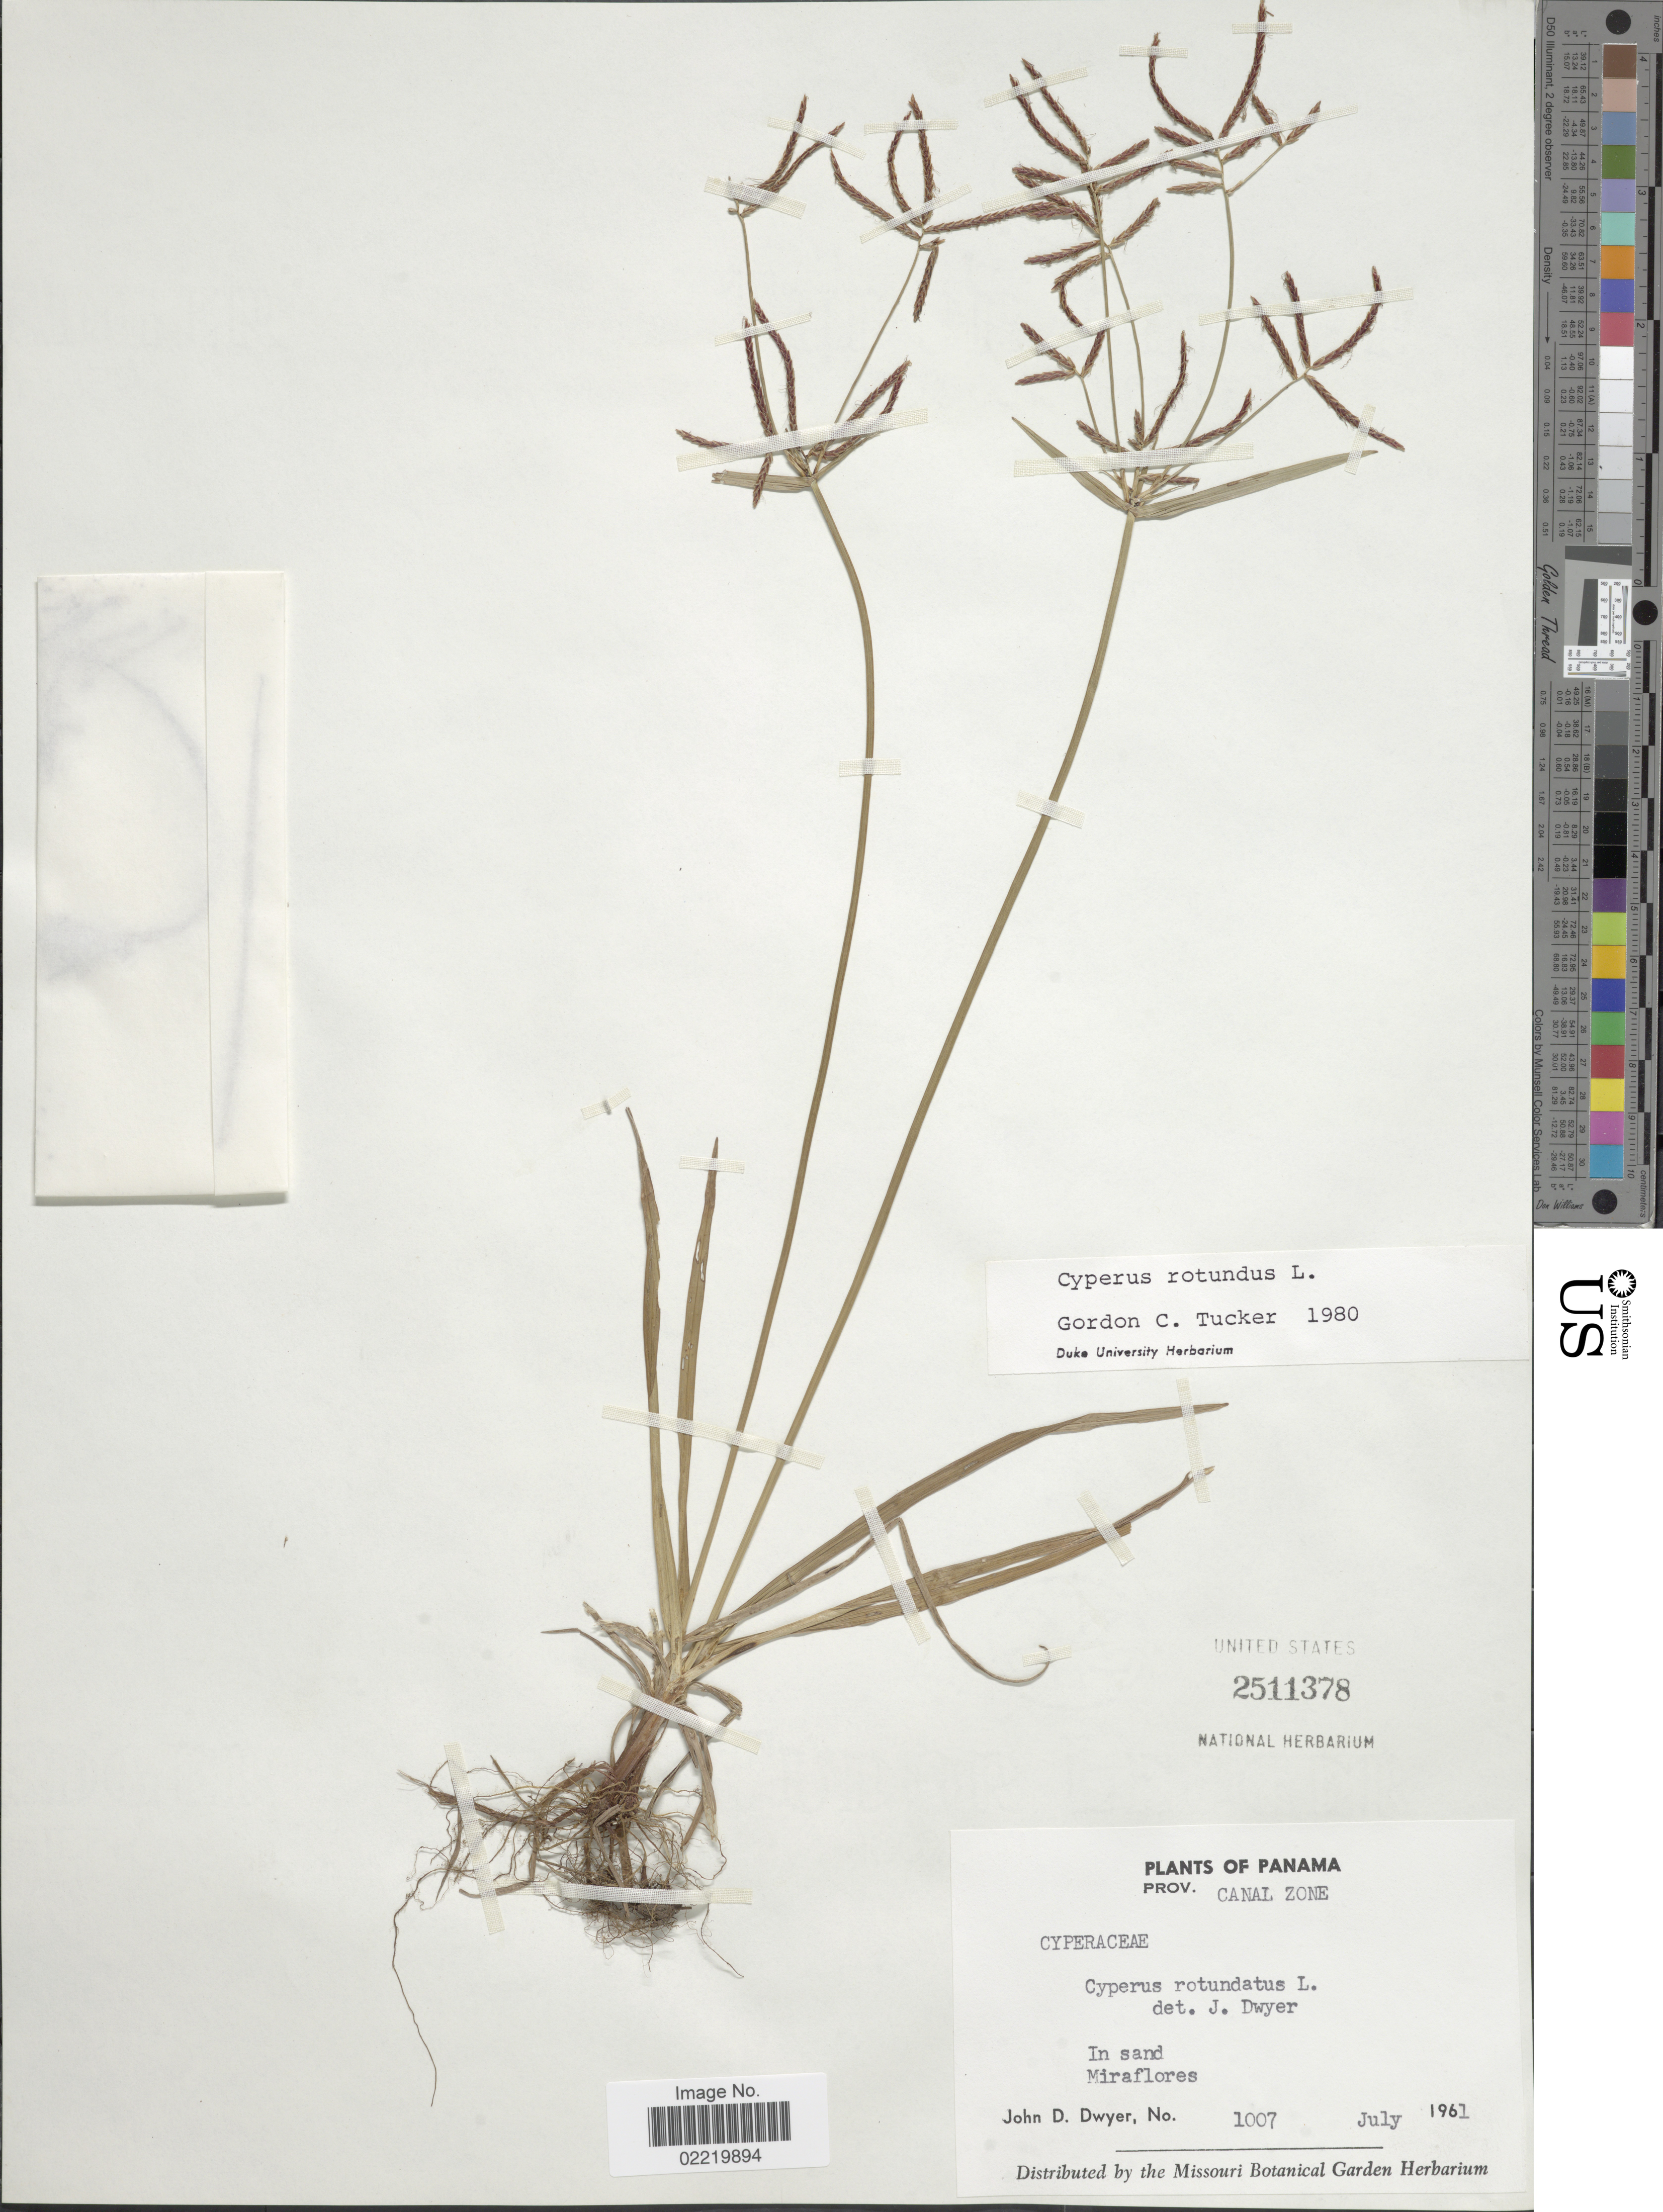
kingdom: Plantae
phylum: Tracheophyta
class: Liliopsida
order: Poales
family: Cyperaceae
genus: Cyperus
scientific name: Cyperus rotundus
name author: L.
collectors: J. D. Dwyer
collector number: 1007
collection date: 1961-07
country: Panama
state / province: Colón / Panamá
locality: In sand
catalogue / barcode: US 2511378